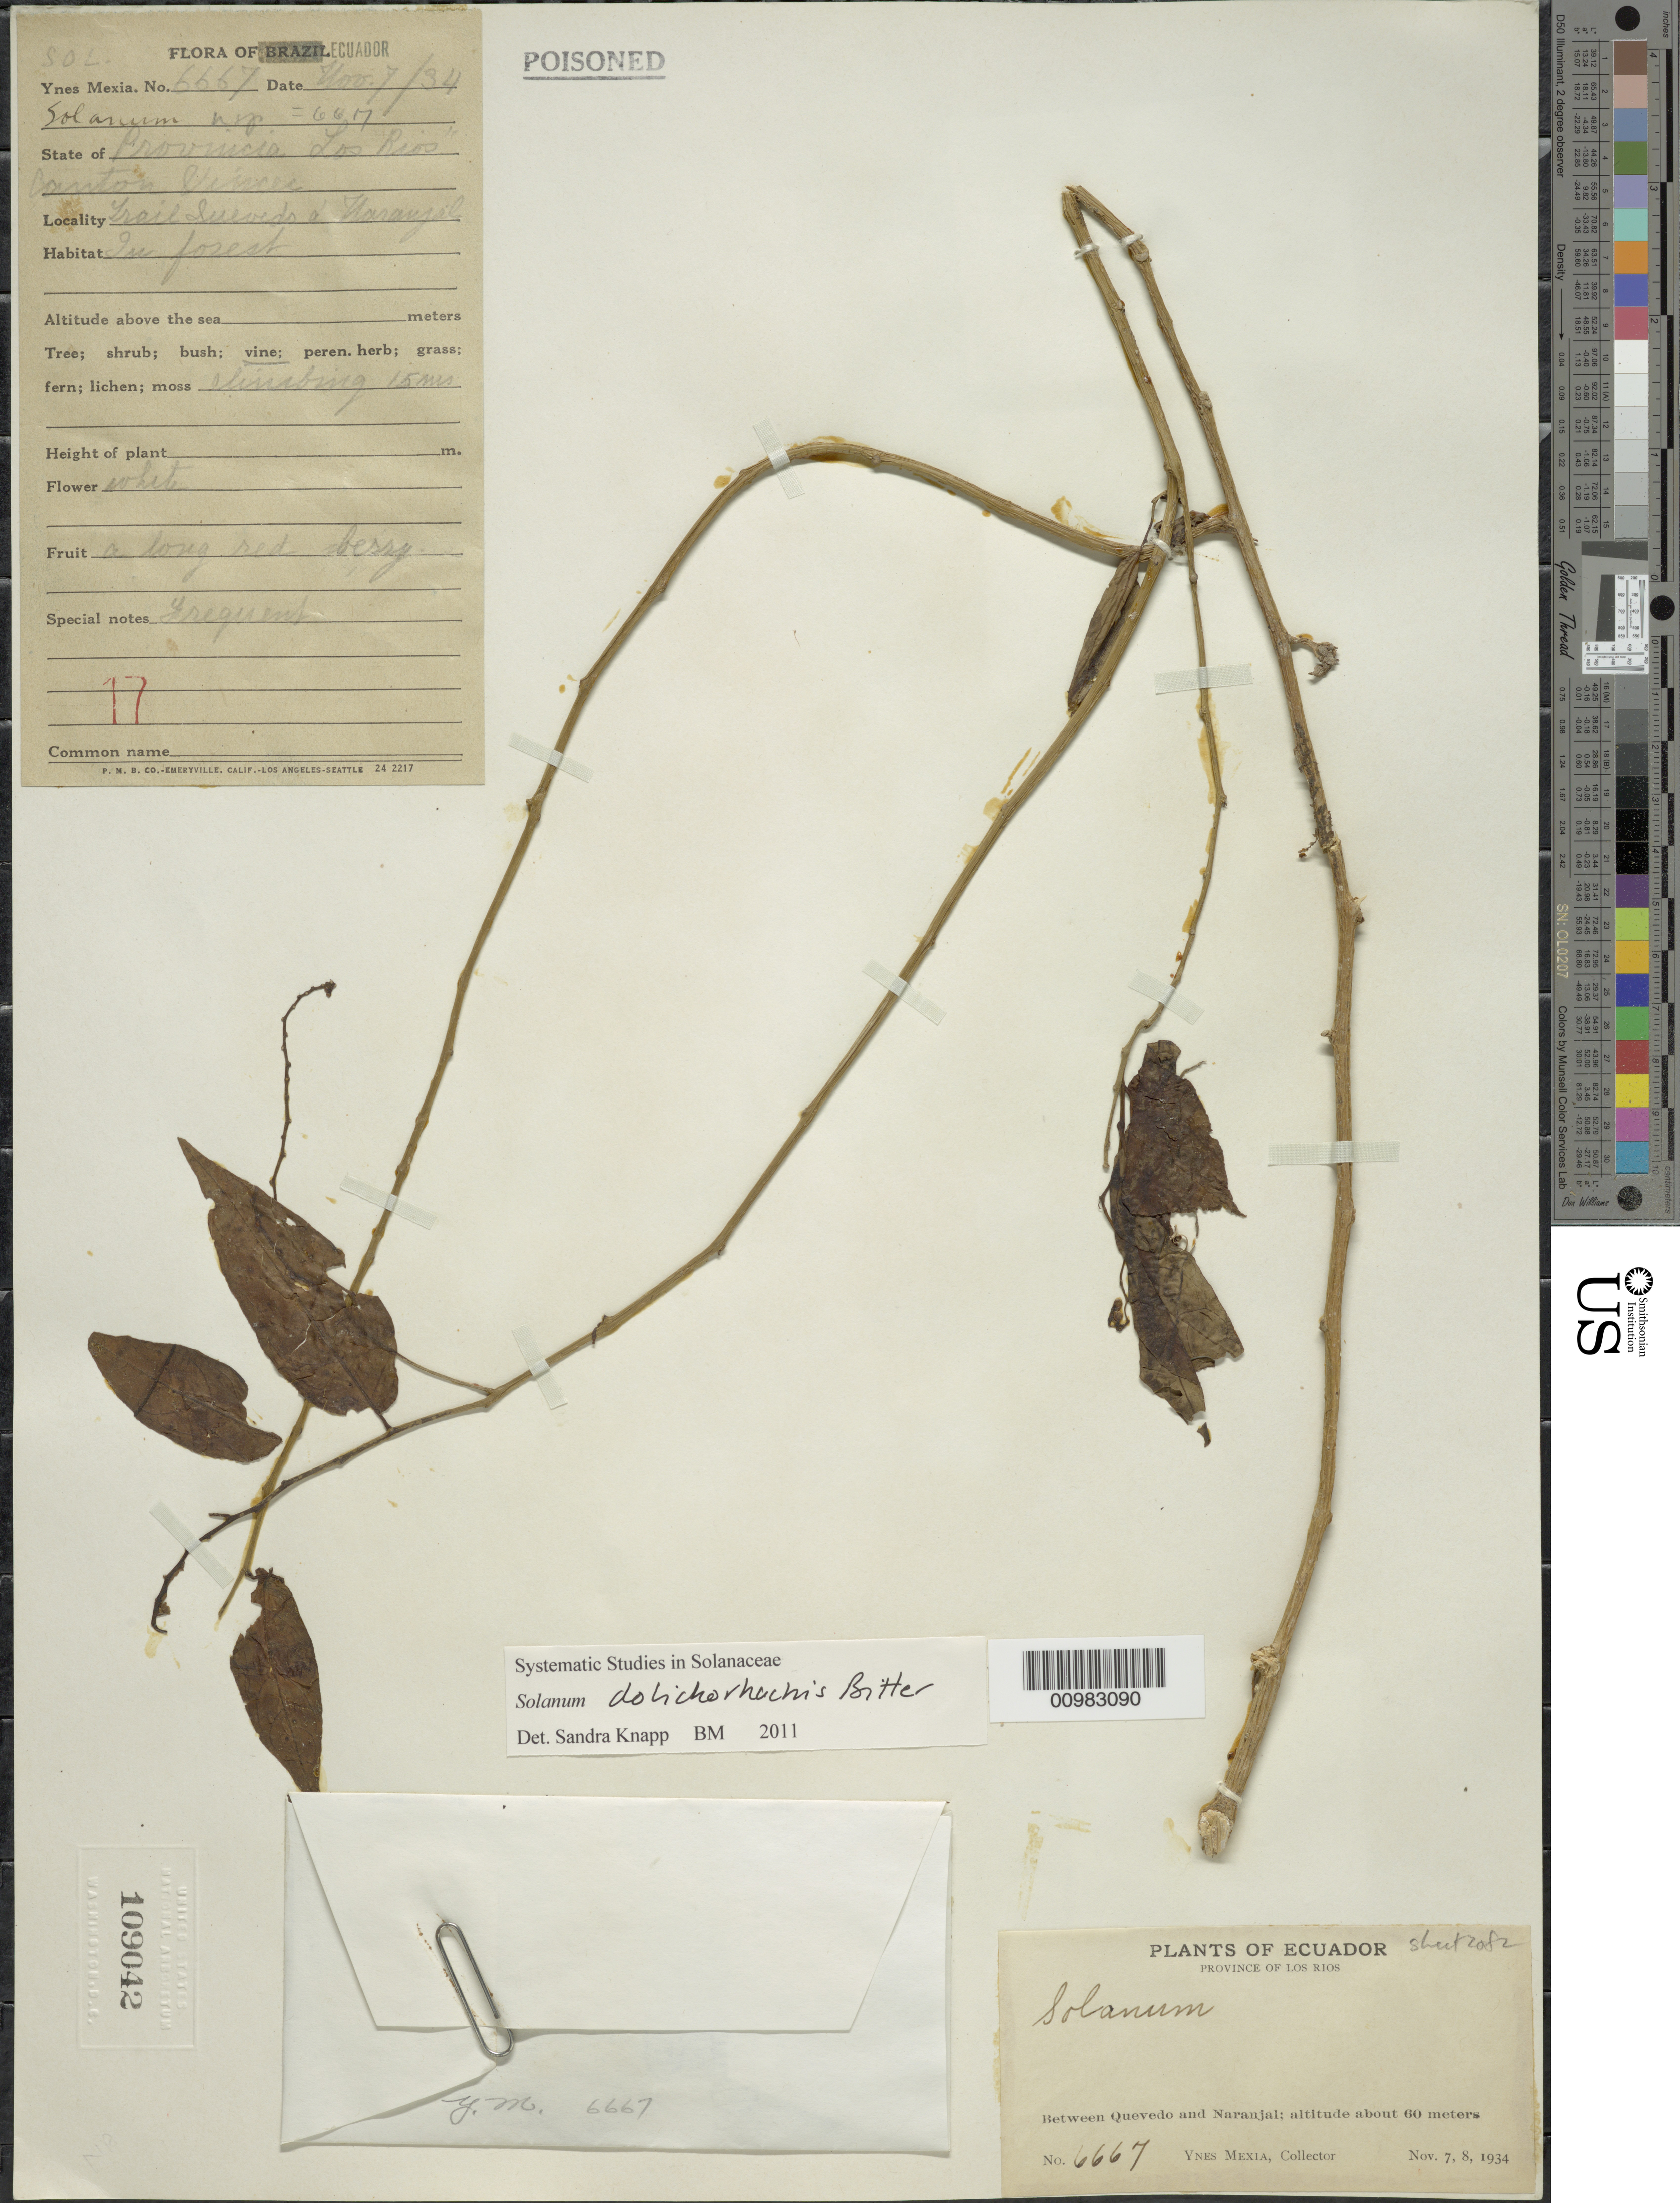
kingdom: Plantae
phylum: Tracheophyta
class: Magnoliopsida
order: Solanales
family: Solanaceae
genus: Solanum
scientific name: Solanum dolichorhachis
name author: Bitter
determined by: Knapp, S. D.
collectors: Y. Mexia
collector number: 6667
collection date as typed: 7 Nov 1934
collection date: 1934-11-07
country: Ecuador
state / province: Los Rios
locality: between Quevedo and Naranjal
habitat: forest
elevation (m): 60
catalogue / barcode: US 109042